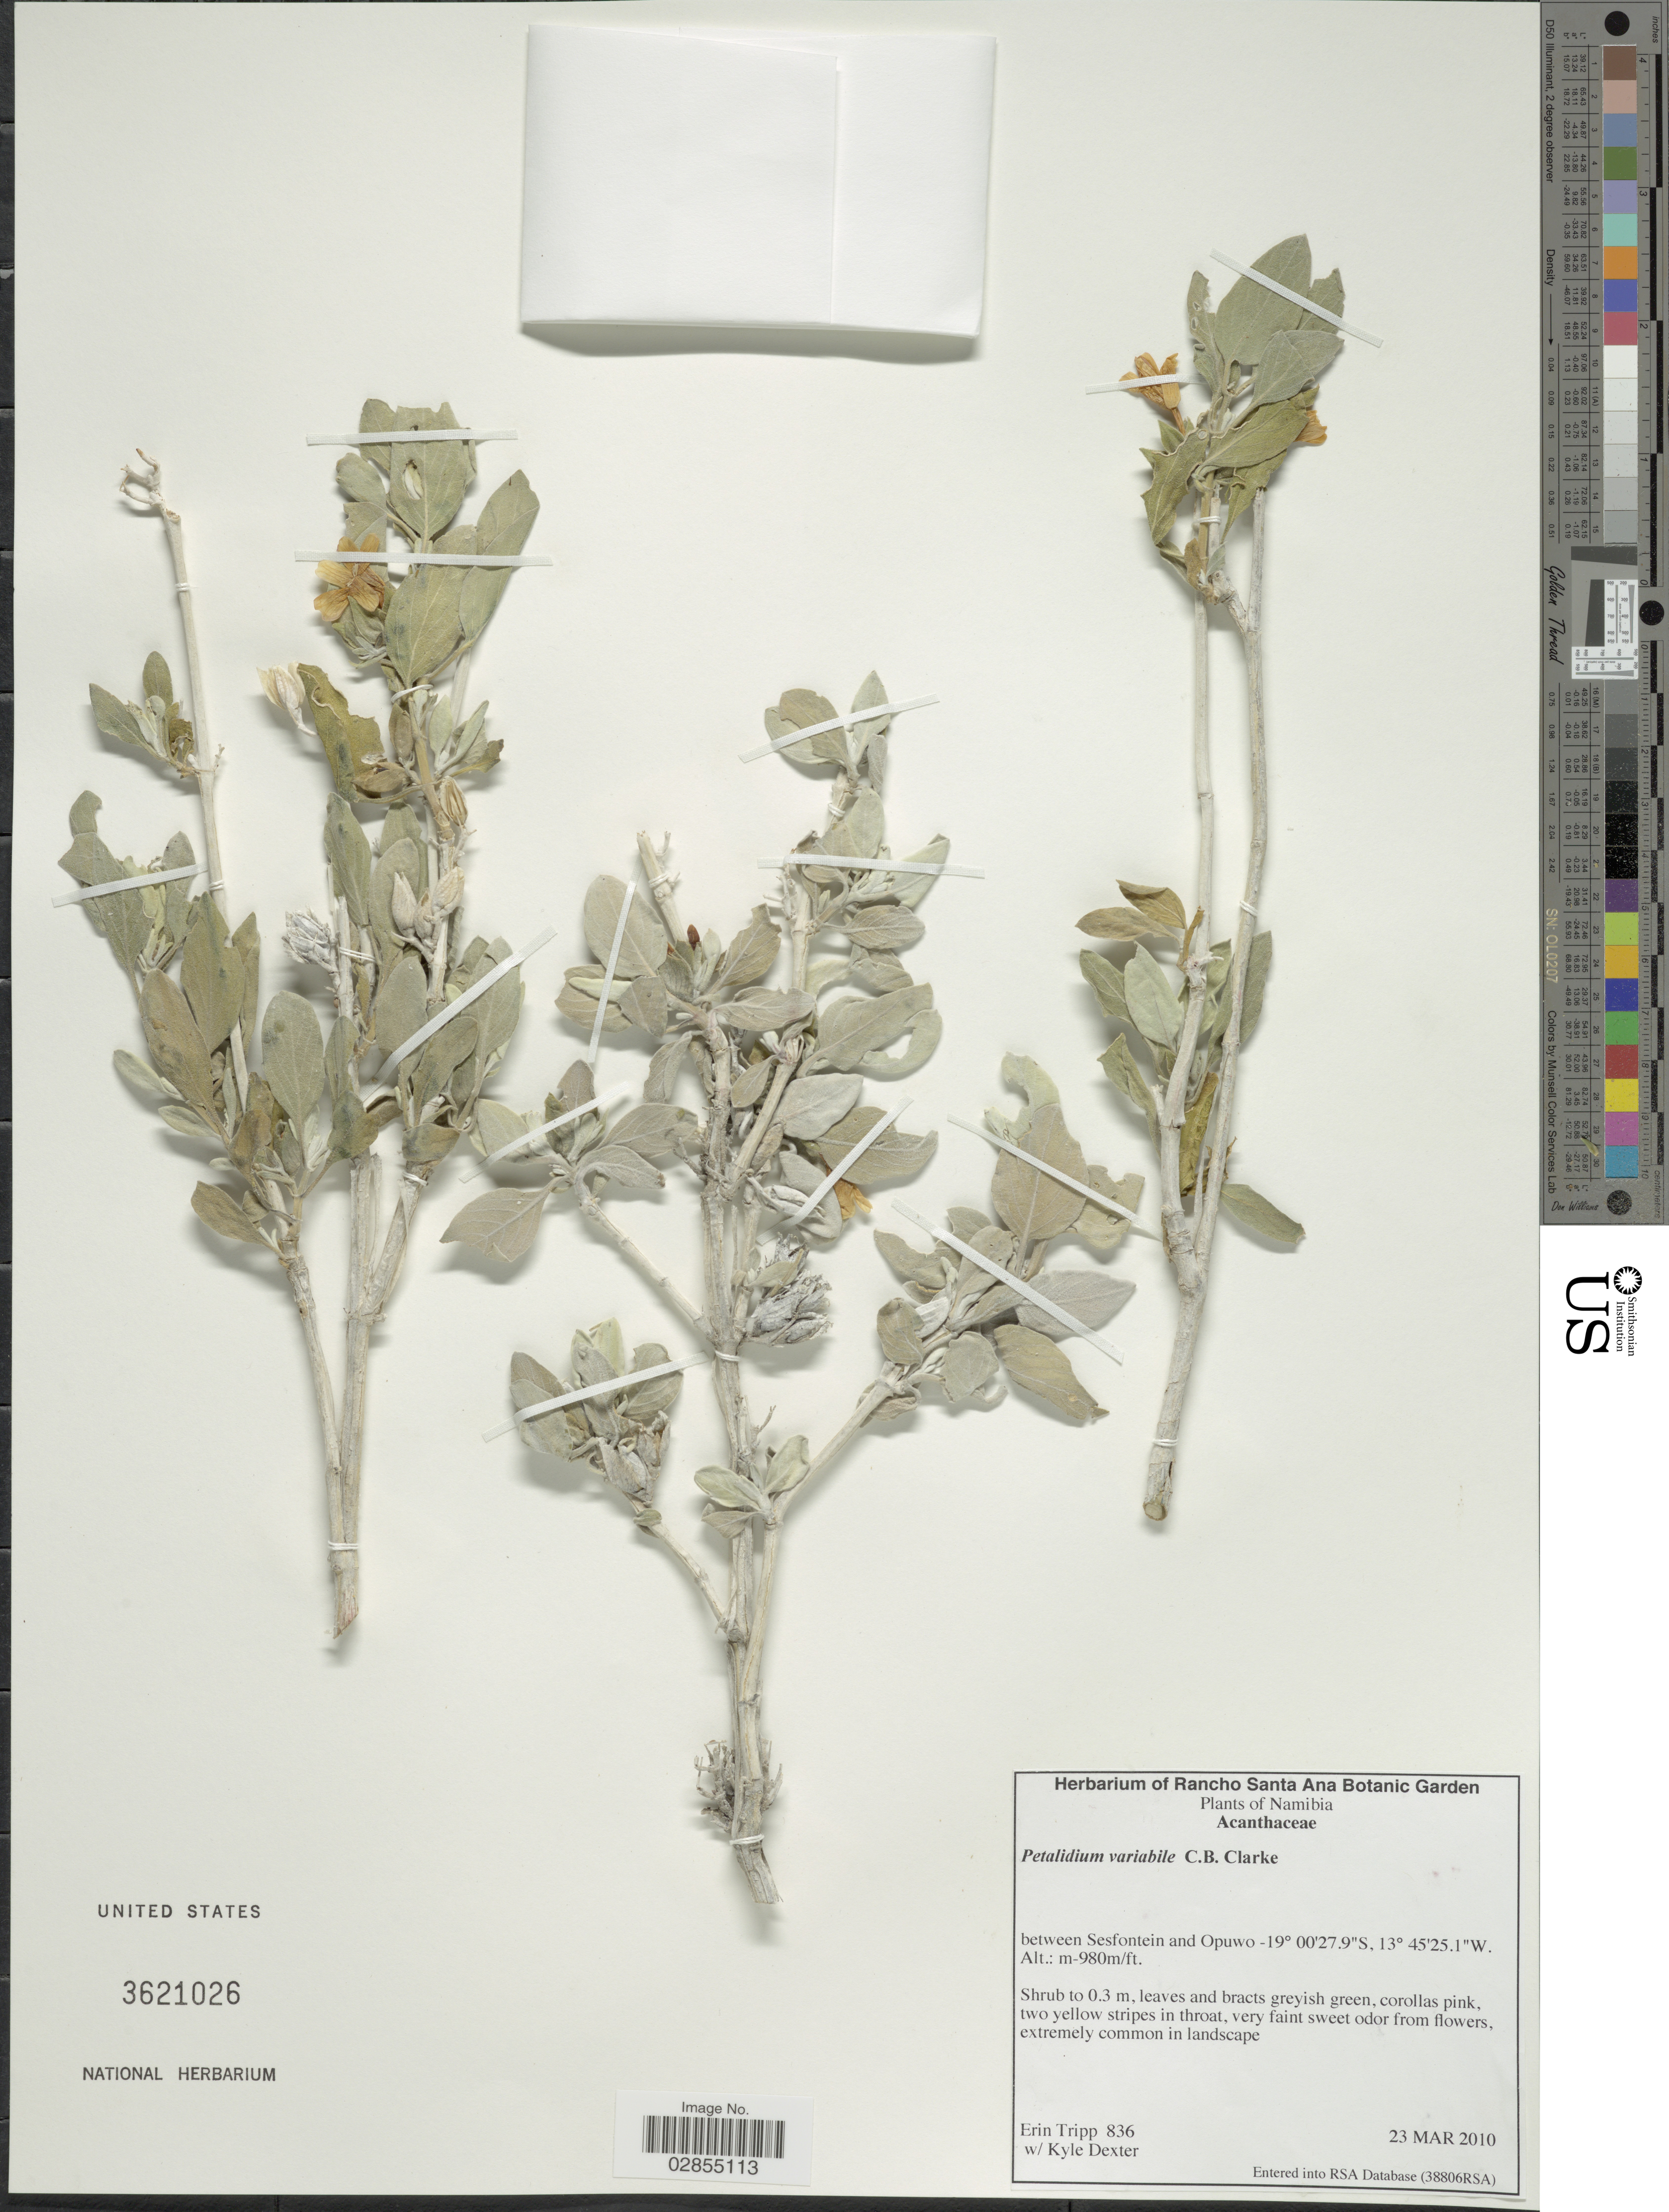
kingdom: Plantae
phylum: Tracheophyta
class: Magnoliopsida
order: Lamiales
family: Acanthaceae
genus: Petalidium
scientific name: Petalidium variabile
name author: C.B. Clarke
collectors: E. Tripp & K. Dexter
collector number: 836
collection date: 2010-03-23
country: Namibia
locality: Between Sesfontein and Opuwo.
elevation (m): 980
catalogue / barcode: US 3621026